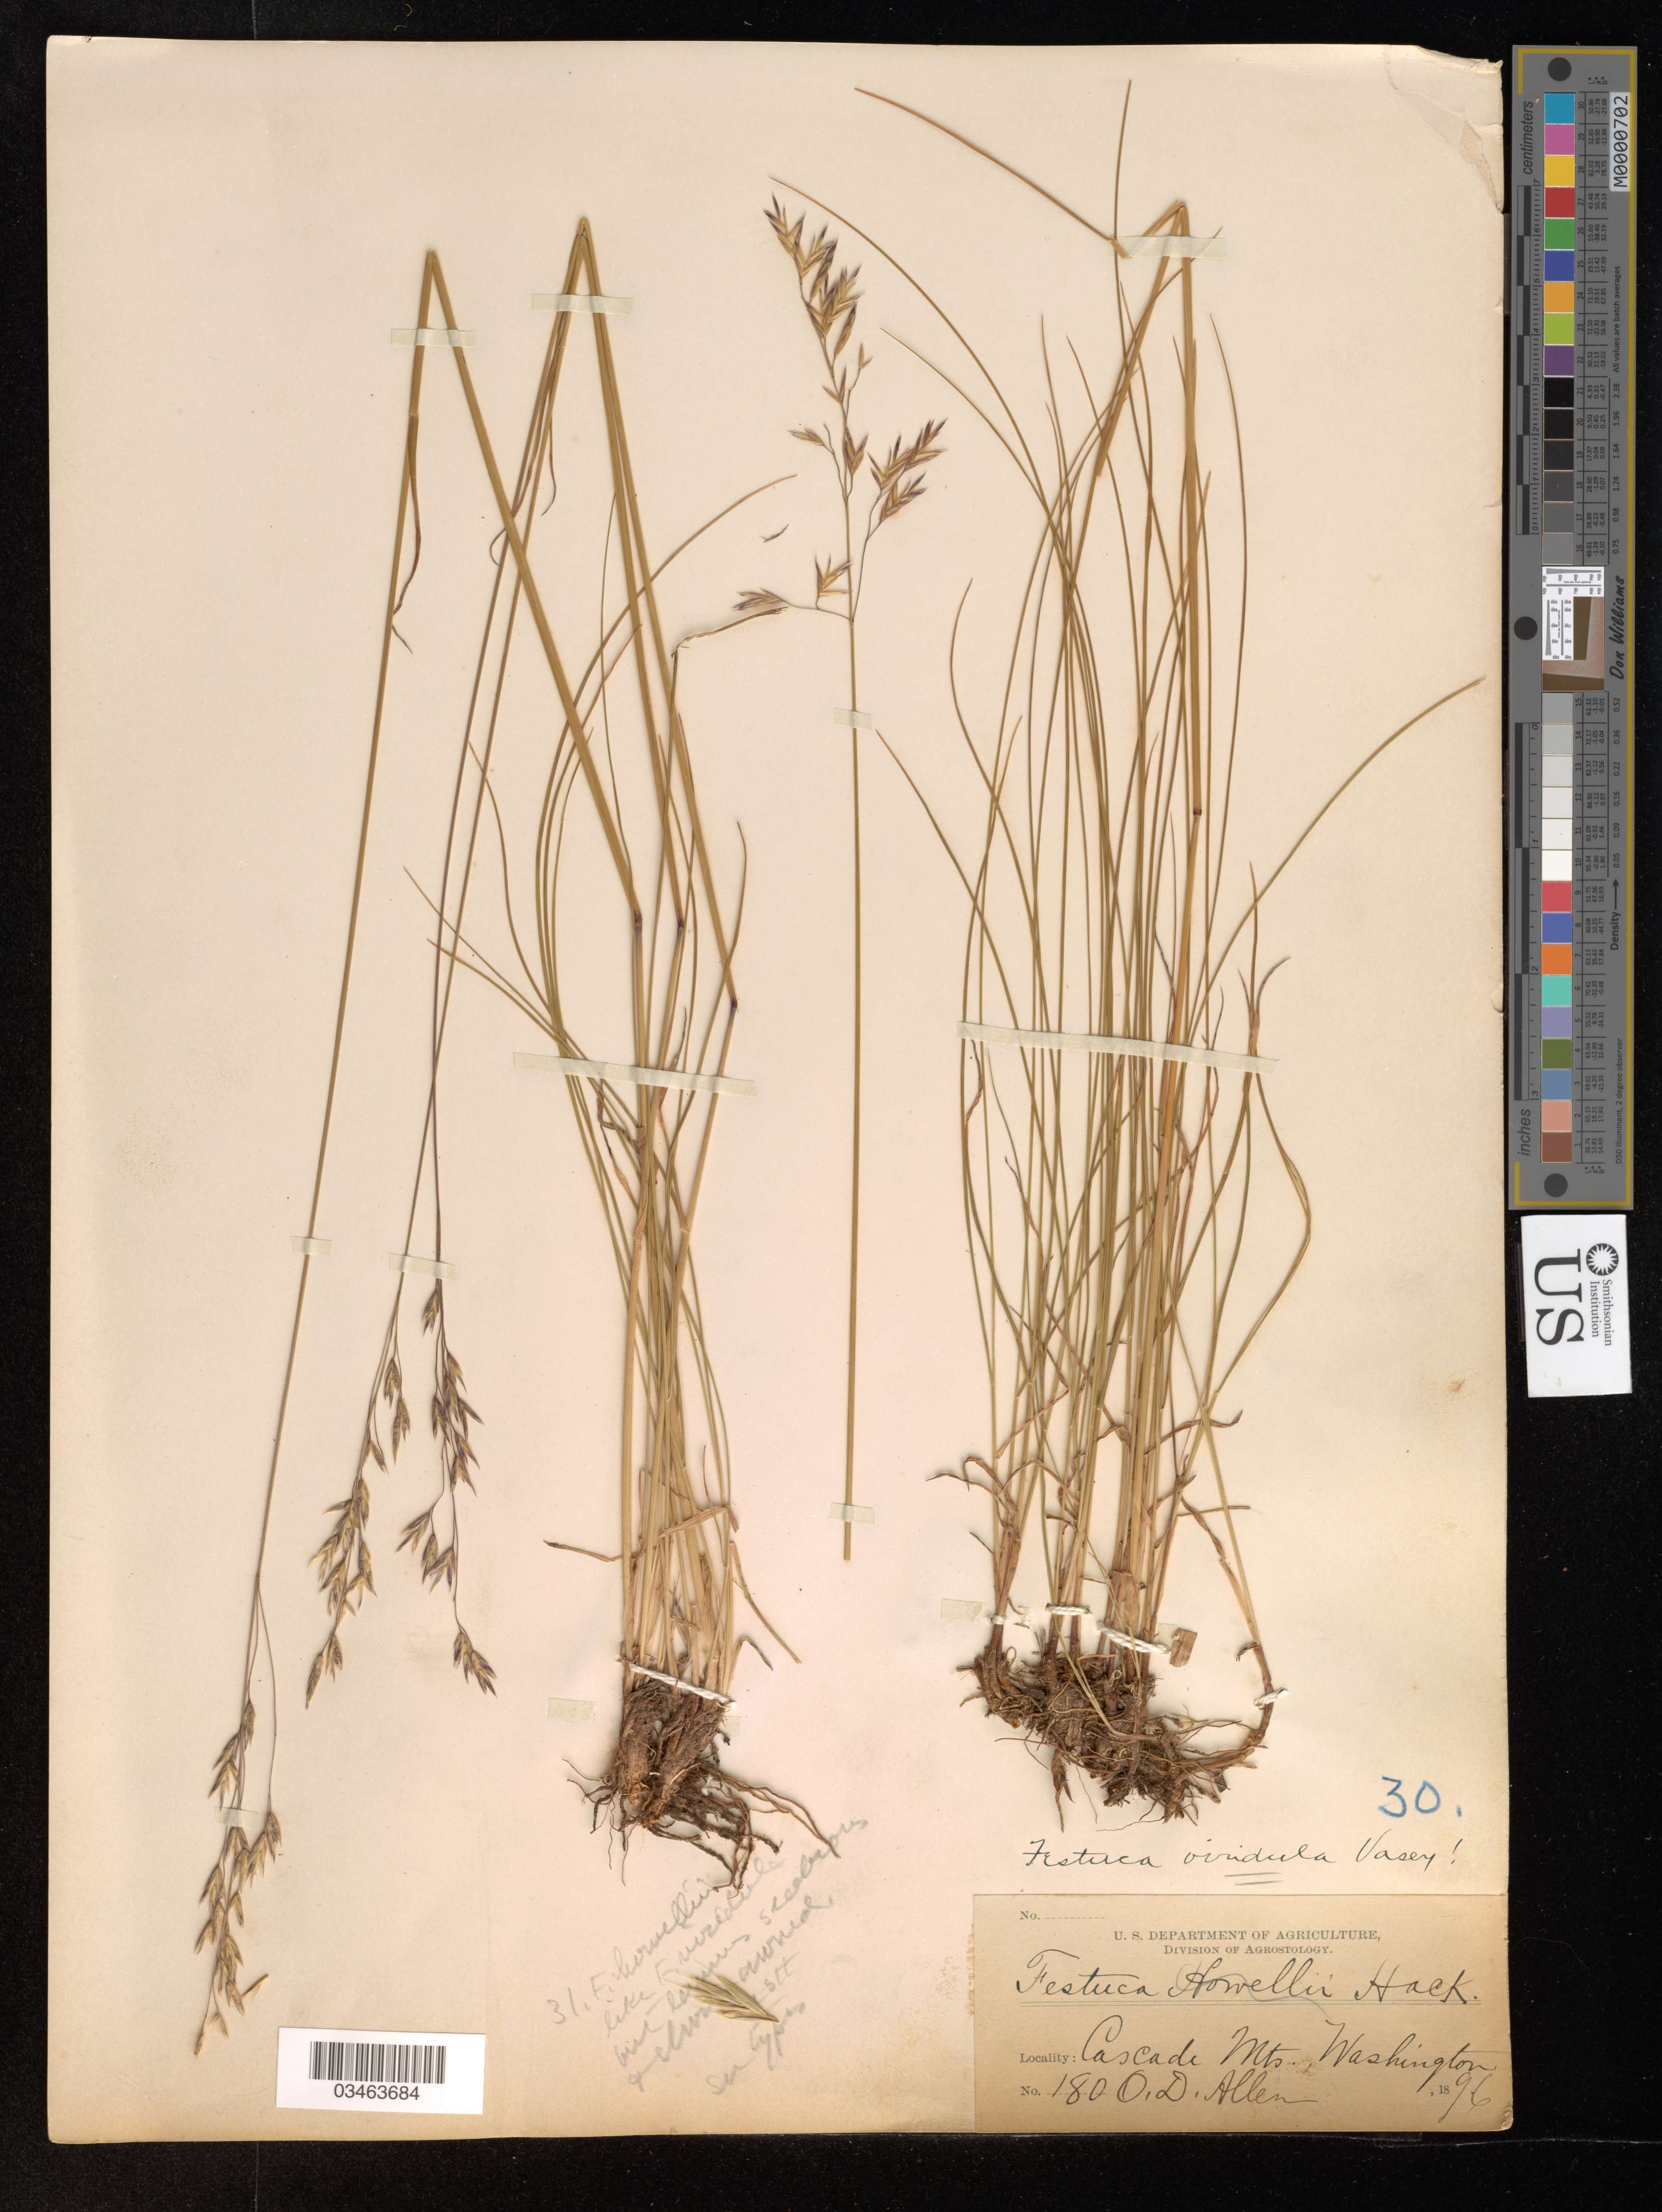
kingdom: Plantae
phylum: Tracheophyta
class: Liliopsida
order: Poales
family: Poaceae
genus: Festuca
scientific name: Festuca viridula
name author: Vasey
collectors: O. D. Allen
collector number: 180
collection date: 1896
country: United States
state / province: Washington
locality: Cascade Mts.